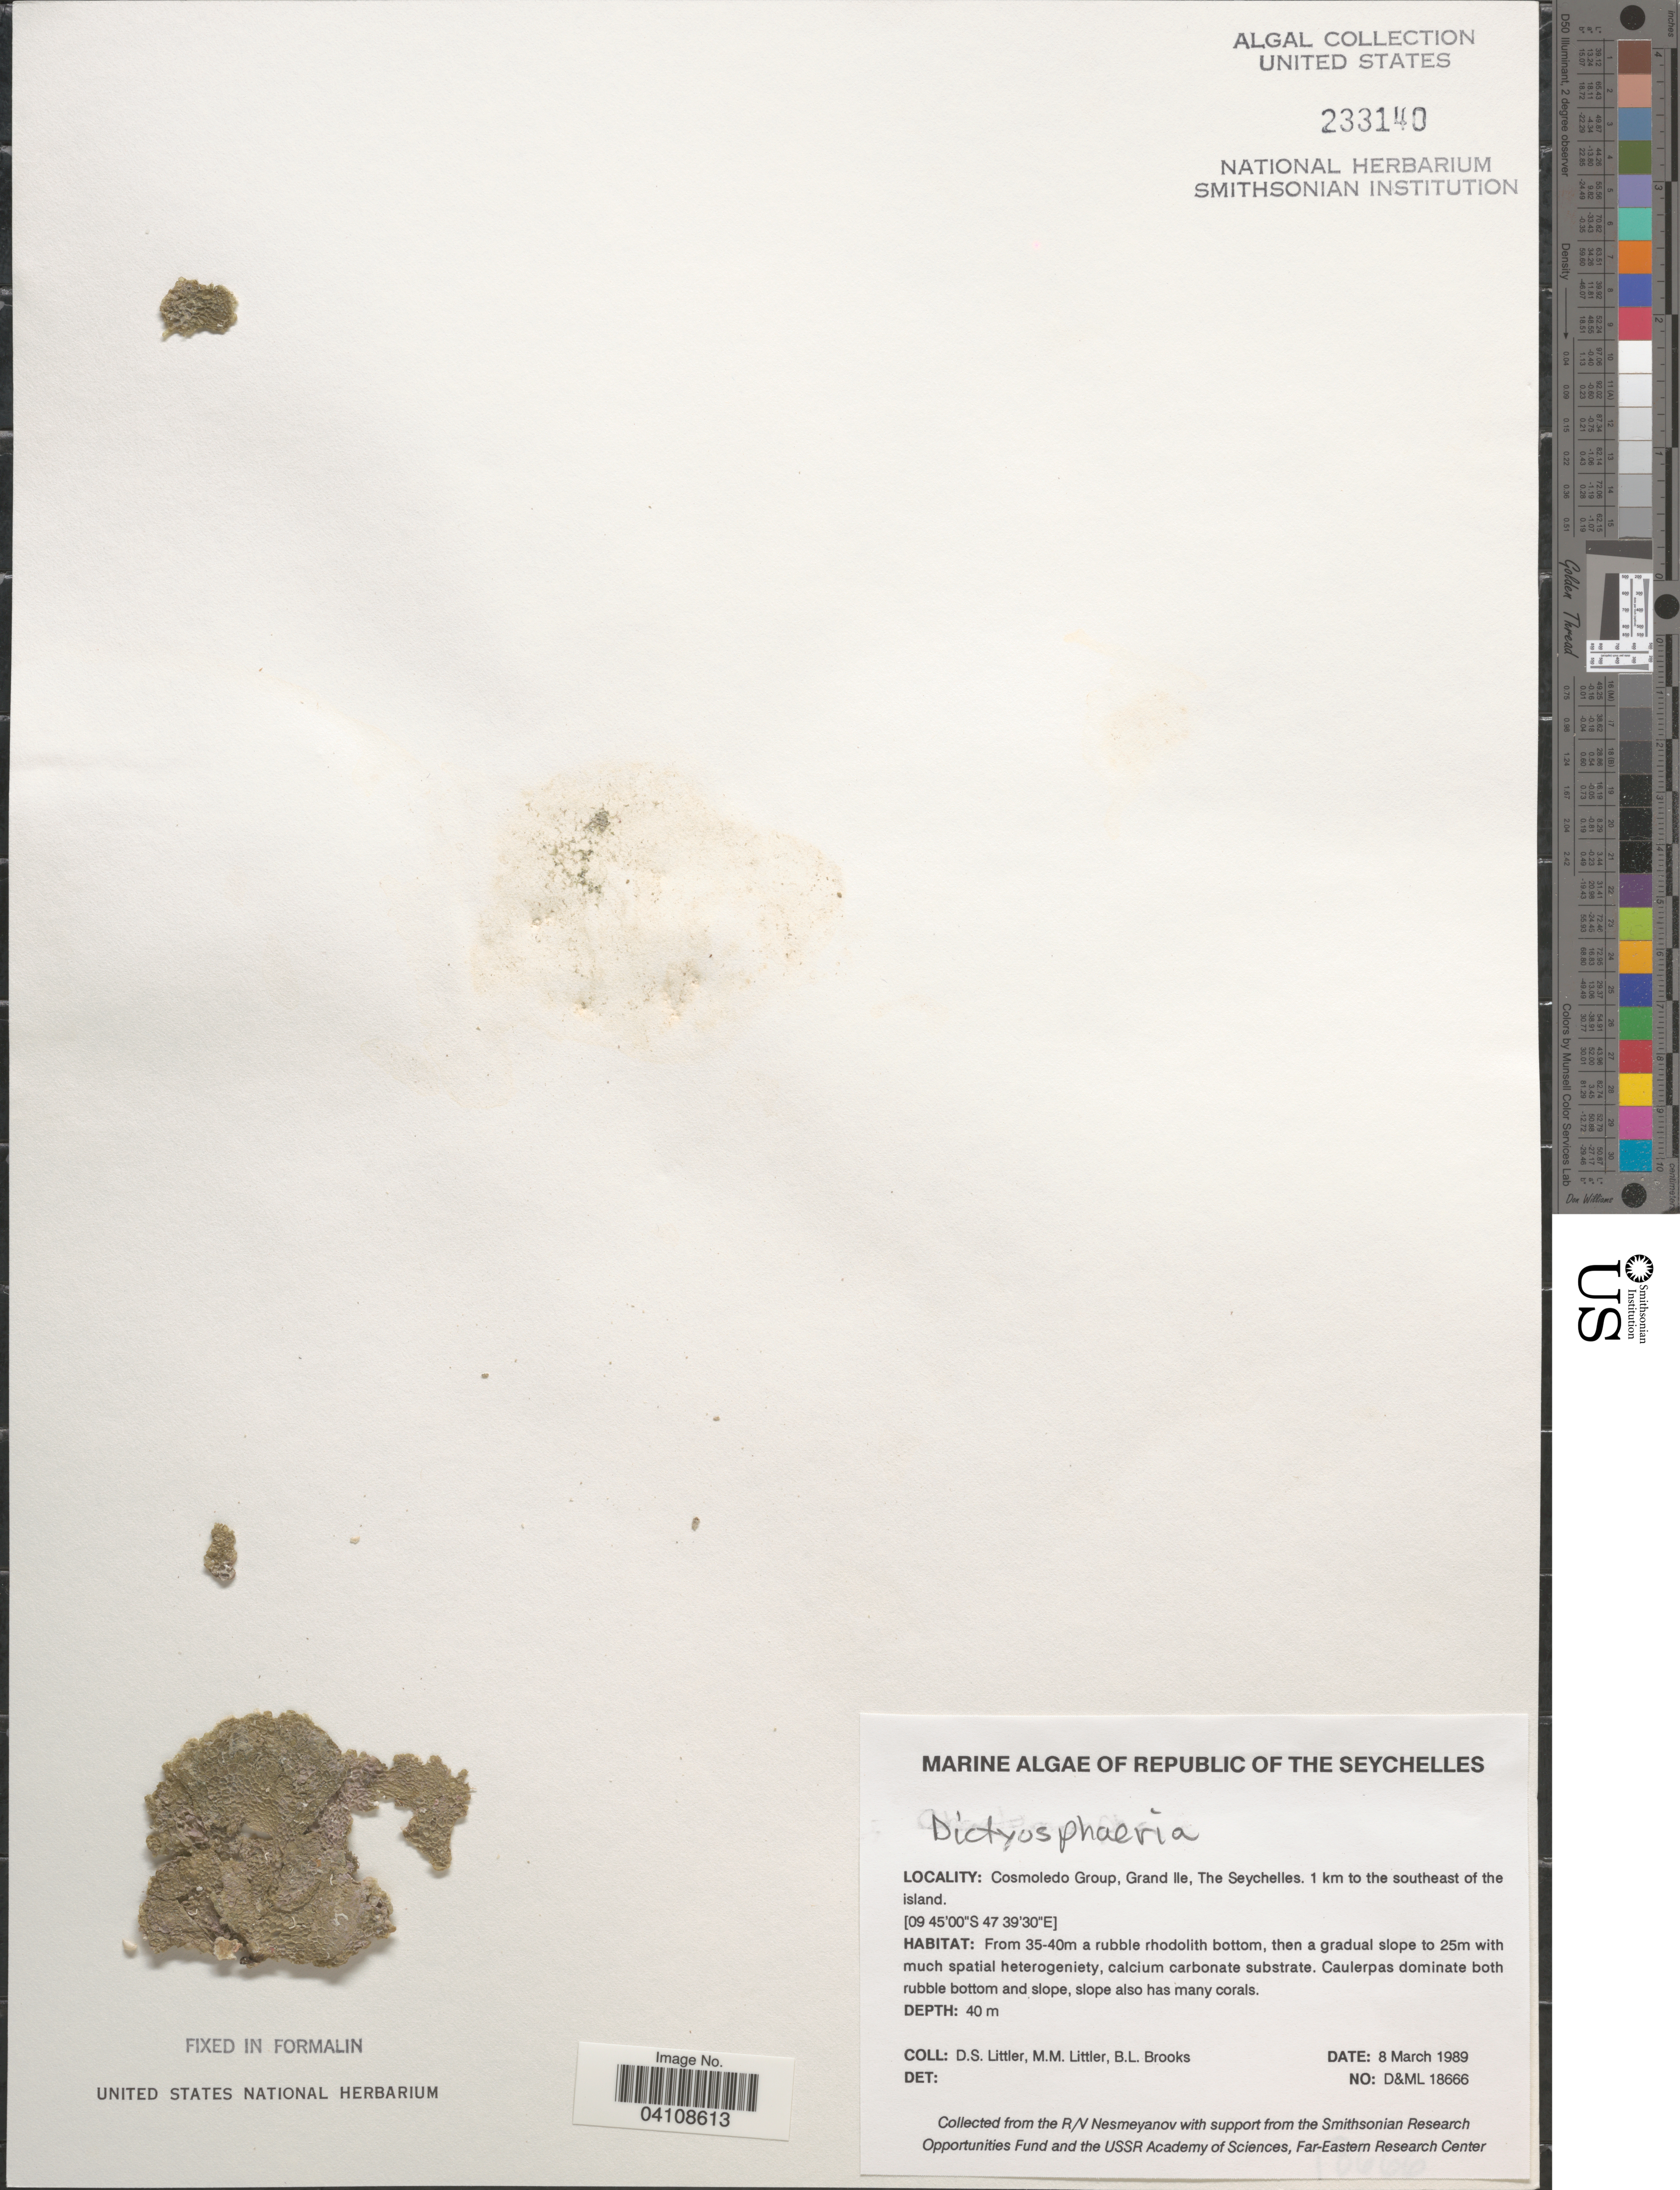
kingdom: Plantae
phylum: Chlorophyta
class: Ulvophyceae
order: Siphonocladales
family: Siphonocladaceae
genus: Dictyosphaeria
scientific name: Dictyosphaeria sp.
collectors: D. S. Littler & B. Brooks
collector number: D&ML18666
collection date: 1989-03-08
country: Seychelles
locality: Republic of The Seychelles. Cosmoledo Group, Grand Ile. 1 km to the southeast of the island.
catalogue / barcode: US 233140